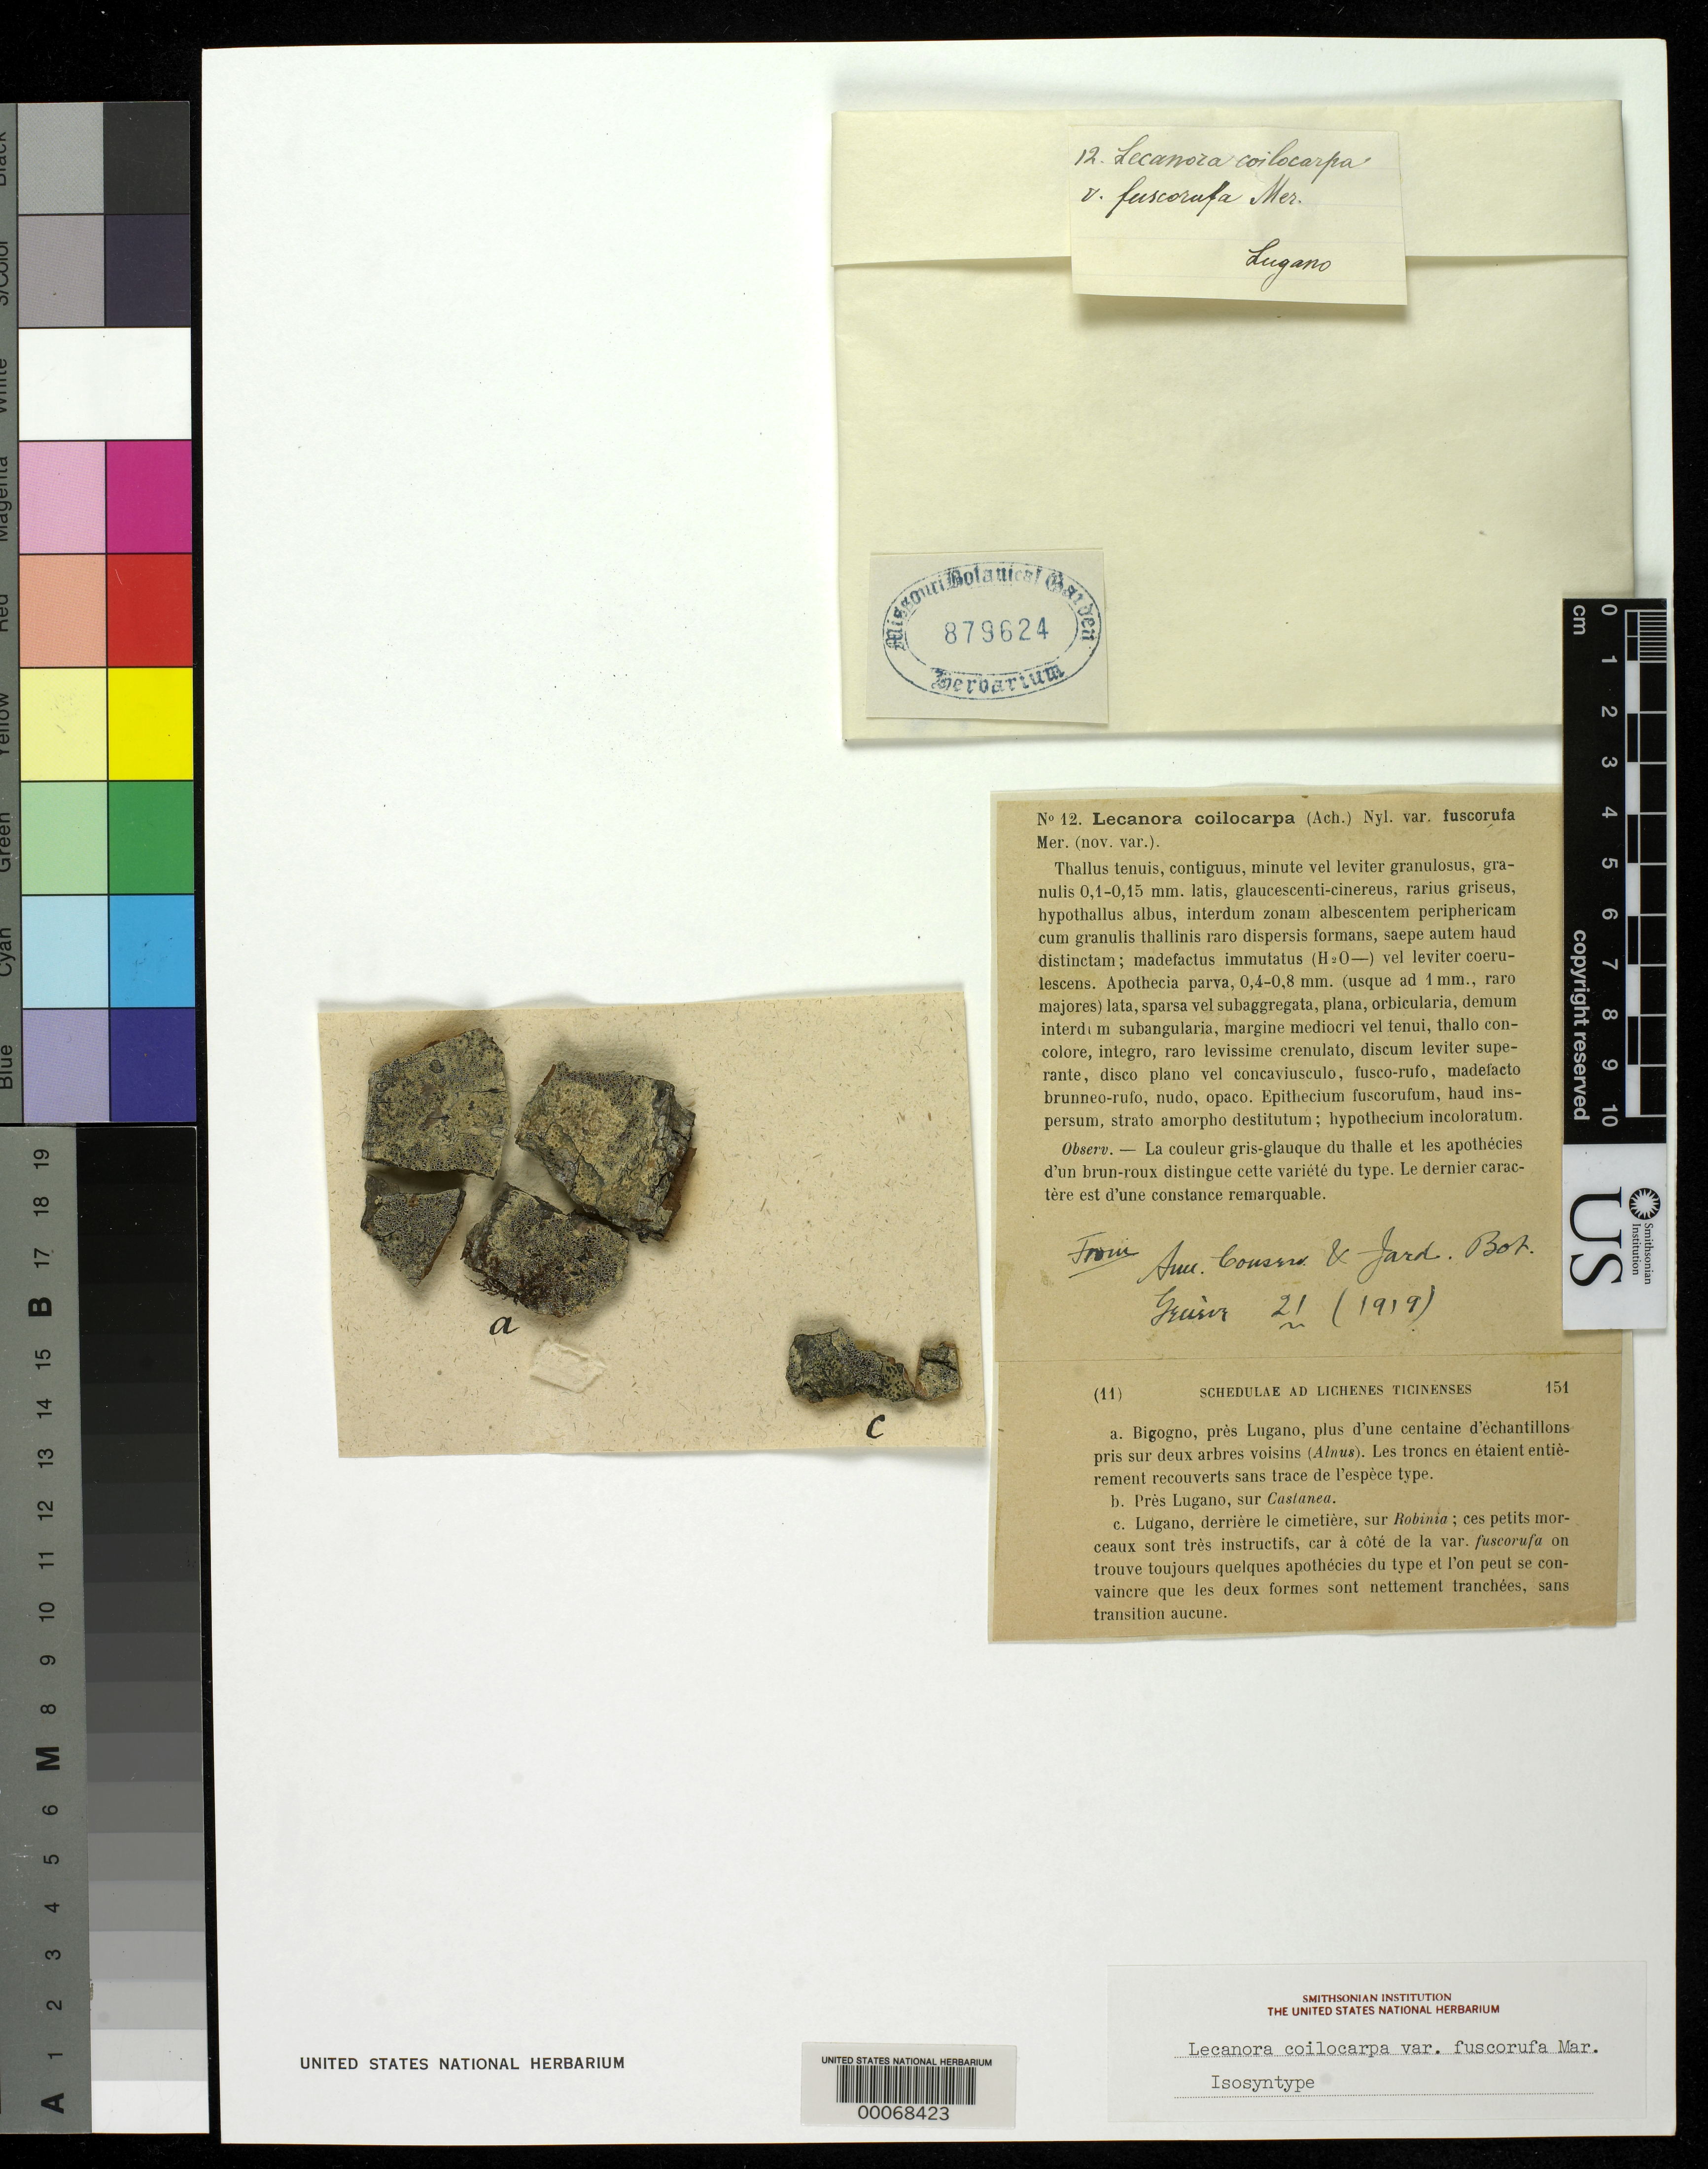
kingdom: Fungi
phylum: Ascomycota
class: Lecanoromycetes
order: Lecanorales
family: Lecanoraceae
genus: Lecanora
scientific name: Lecanora coilocarpa var. fuscorufa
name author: Mereschk.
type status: Isosyntype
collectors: K. S. Mereschkovsky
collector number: Lich. Ticinenses 12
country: Switzerland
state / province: Ticino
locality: Lugano.